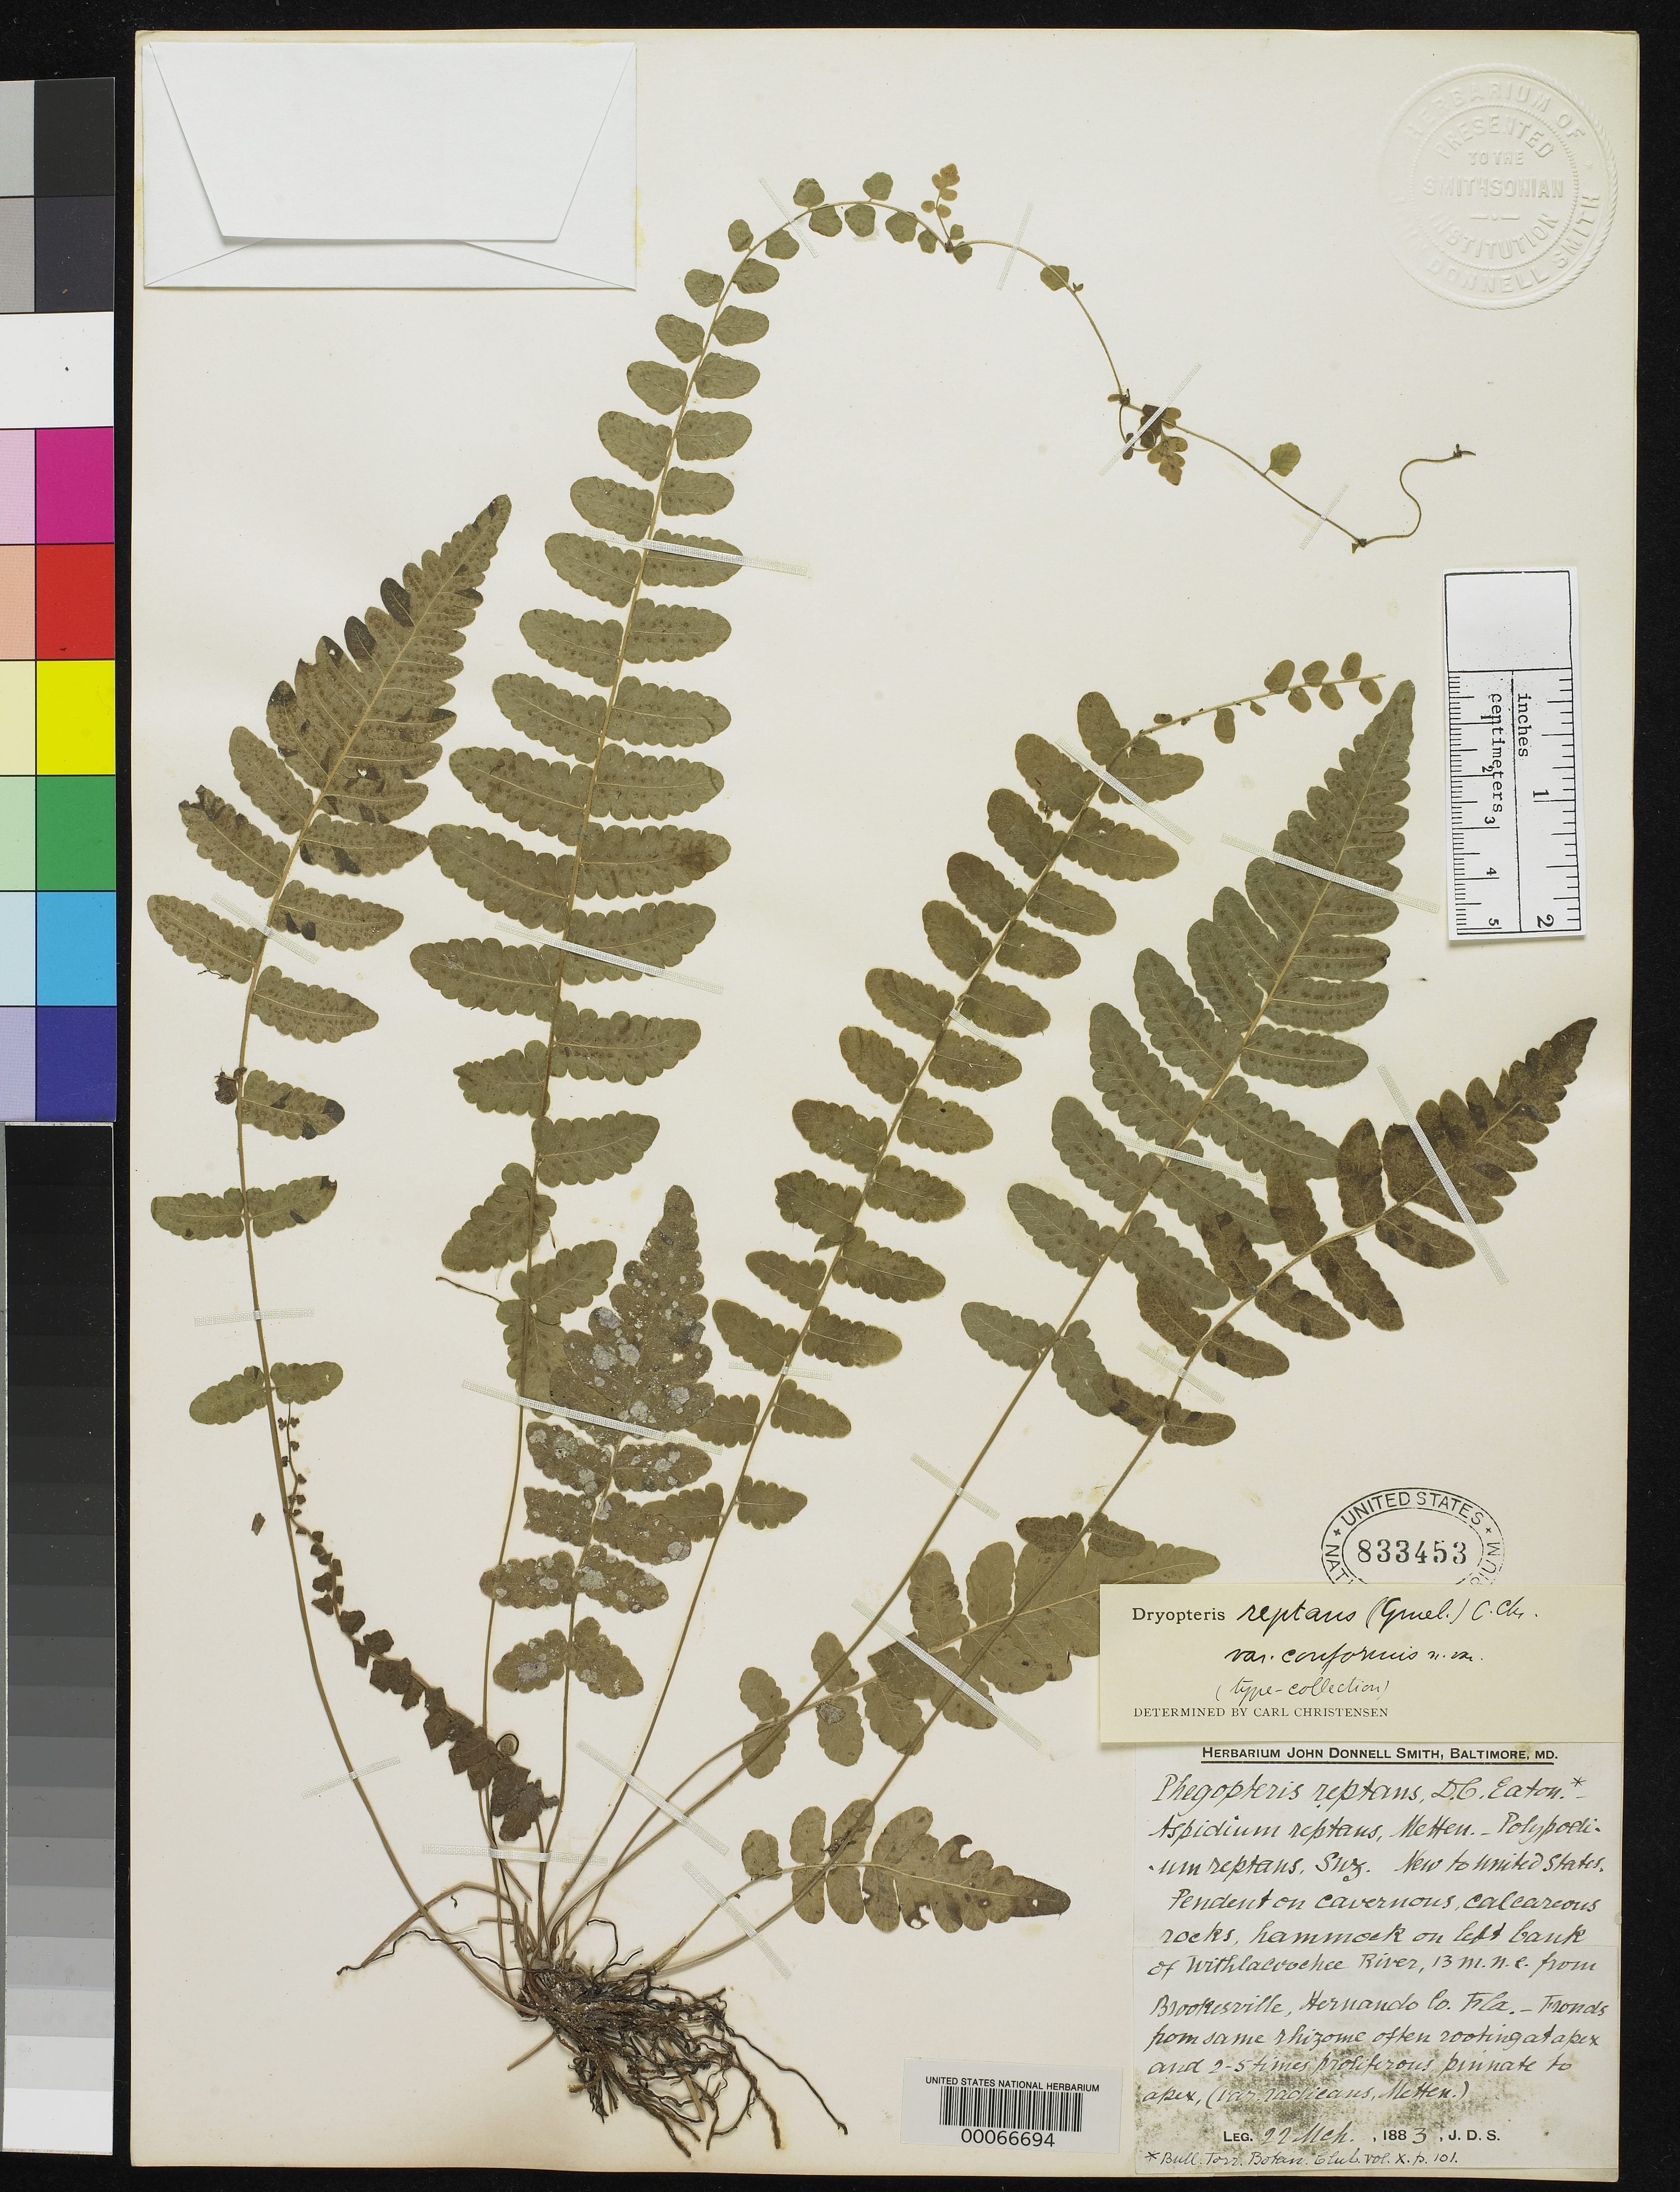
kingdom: Plantae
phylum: Tracheophyta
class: Polypodiopsida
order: Polypodiales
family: Dryopteridaceae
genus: Dryopteris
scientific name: Dryopteris reptans var. conformis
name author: C. Chr.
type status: Holotype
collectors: J. Donnell Smith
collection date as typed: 22 Mar 1883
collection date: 1883-03-22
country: United States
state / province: Florida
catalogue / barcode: US 833453